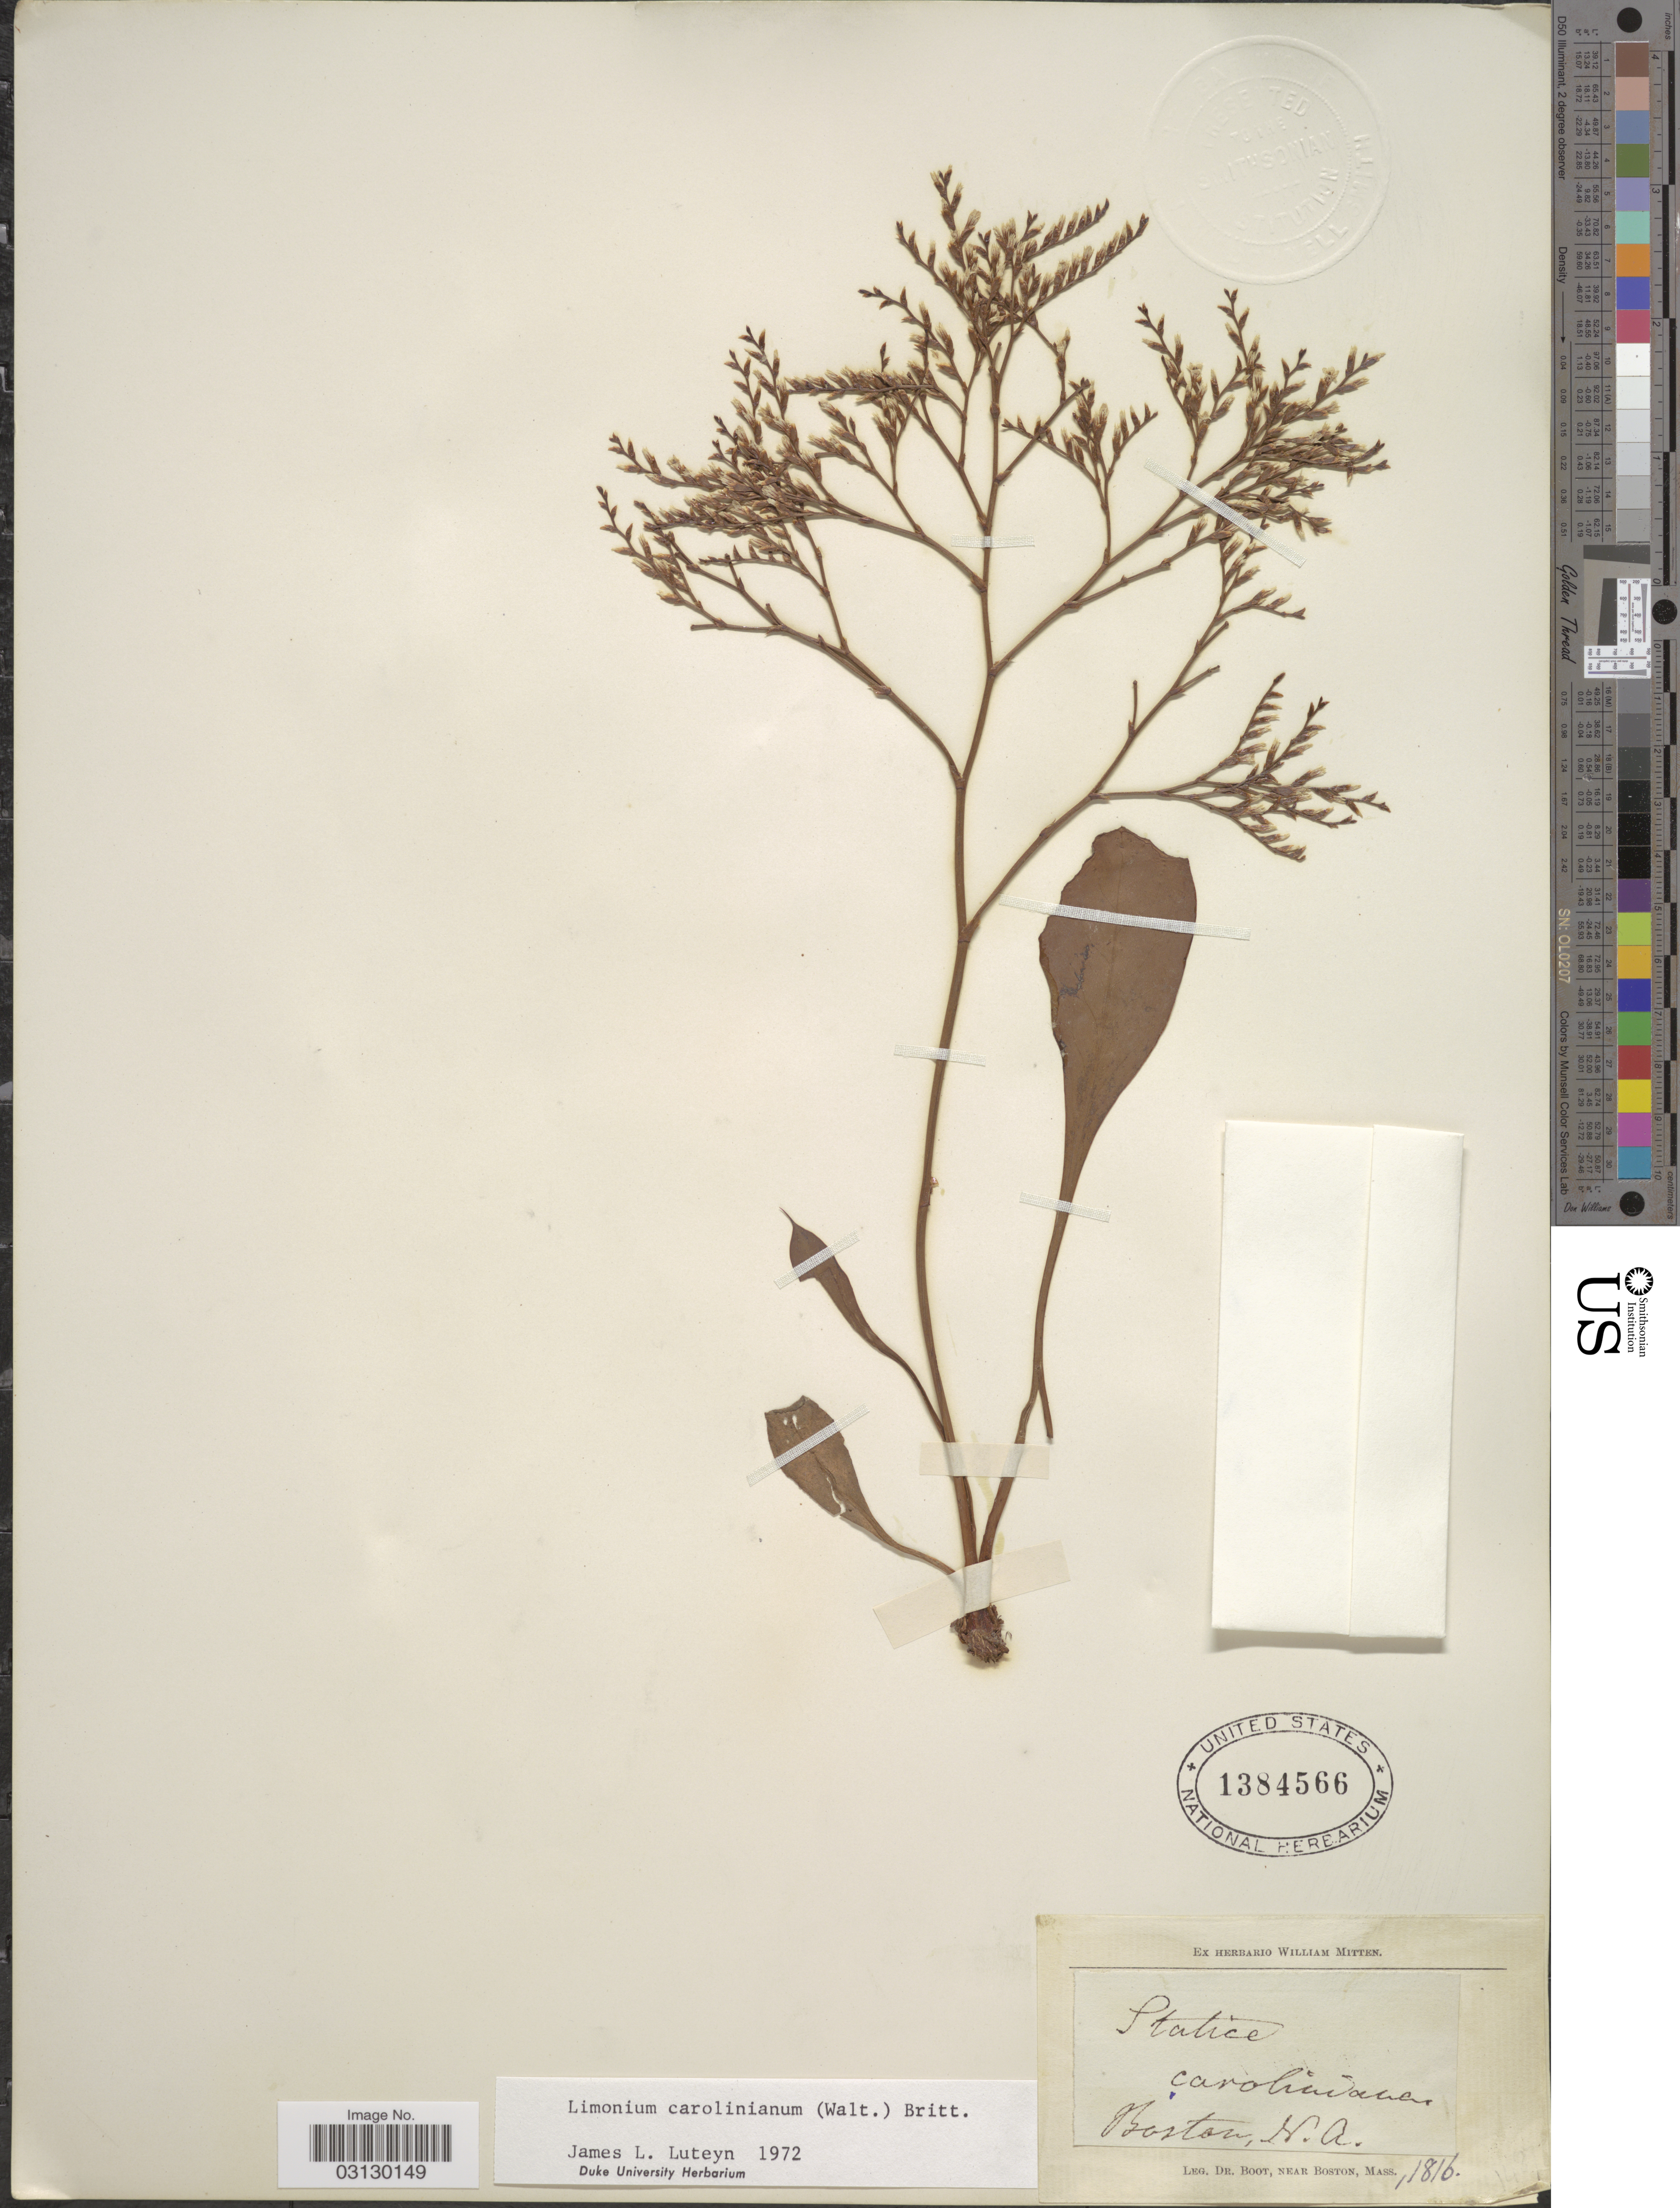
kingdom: Plantae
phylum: Tracheophyta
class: Magnoliopsida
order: Caryophyllales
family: Plumbaginaceae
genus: Limonium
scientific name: Limonium carolinianum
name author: (Walter) Britton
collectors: Boot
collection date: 1816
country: United States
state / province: Massachusetts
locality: Boston. M.A.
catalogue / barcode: US 1384566